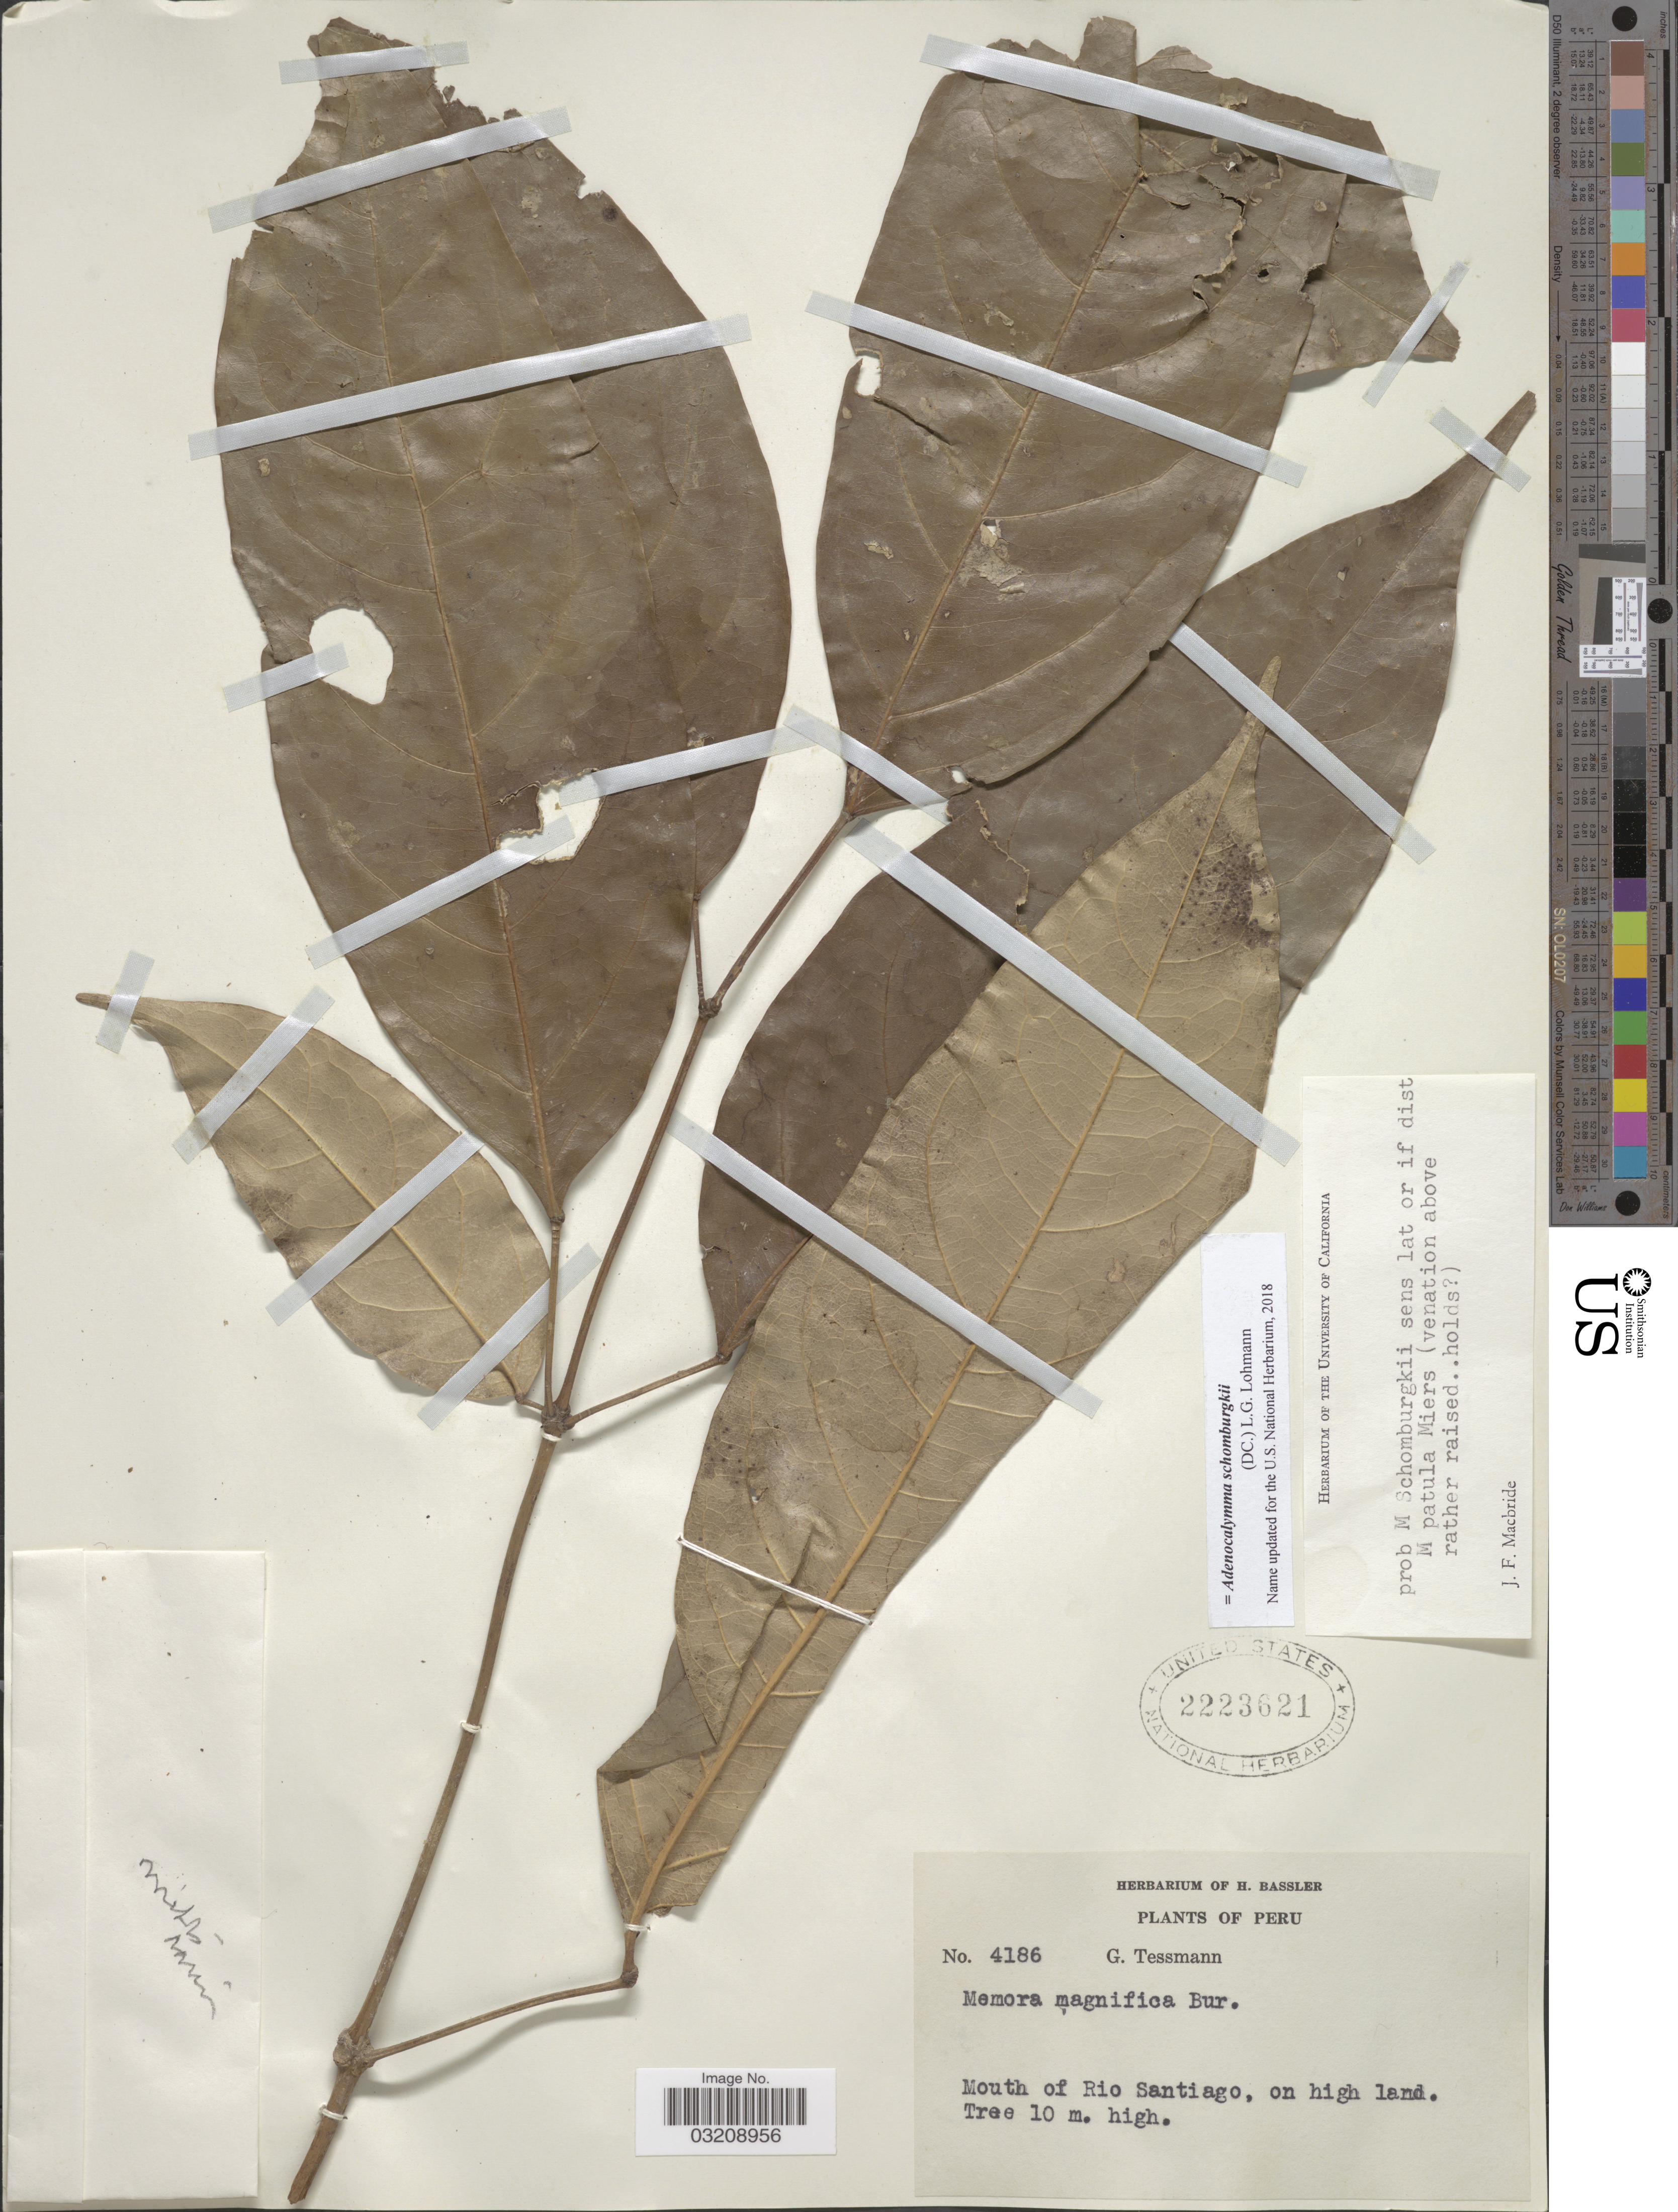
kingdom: Plantae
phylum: Tracheophyta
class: Magnoliopsida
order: Lamiales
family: Bignoniaceae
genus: Adenocalymma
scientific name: Adenocalymma schomburgkii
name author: (DC.) L.G. Lohmann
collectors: G. Tessmann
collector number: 4186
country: Peru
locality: Mouth of Rio Santiago, on high land.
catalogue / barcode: US 2223621